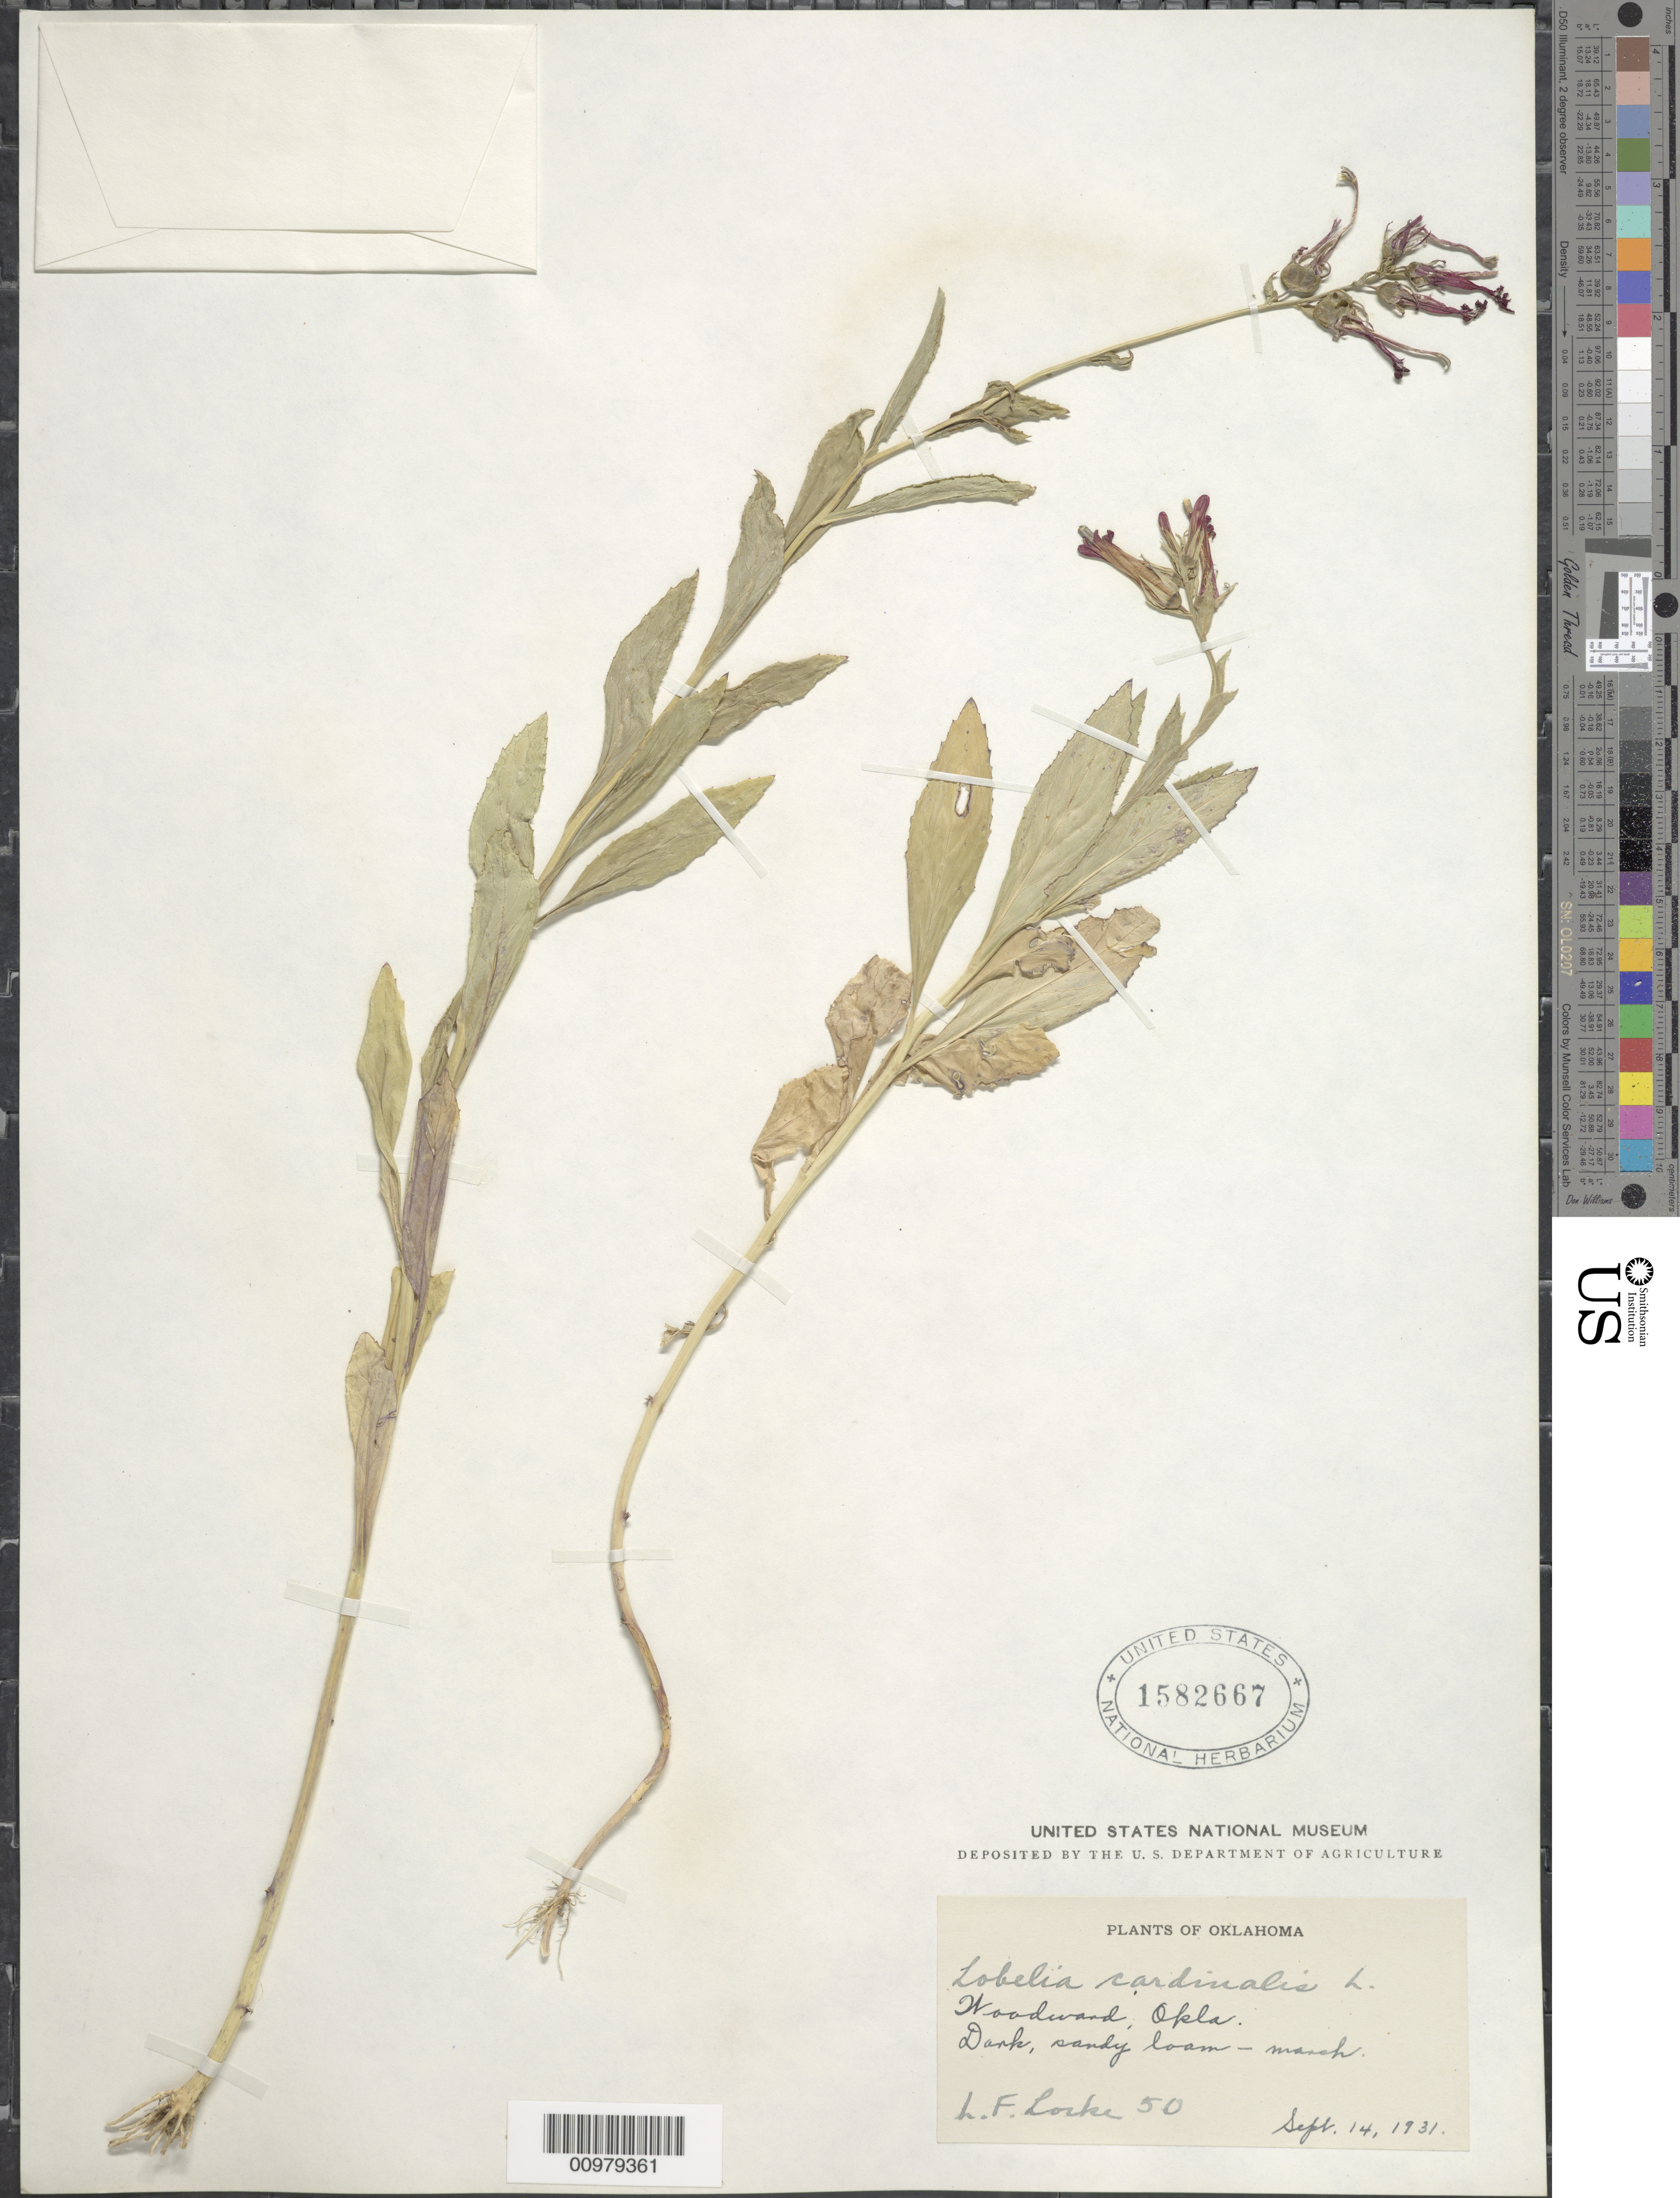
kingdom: Plantae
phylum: Tracheophyta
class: Magnoliopsida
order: Asterales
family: Campanulaceae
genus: Lobelia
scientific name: Lobelia cardinalis var. phyllostachya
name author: (Engelm.) McVaugh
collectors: L. Locke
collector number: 50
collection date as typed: Sept. 14, 1931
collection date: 1931-09-14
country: United States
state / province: Oklahoma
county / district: Woodward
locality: Woodward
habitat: dark, sandy loam-marsh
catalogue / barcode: US 1582667